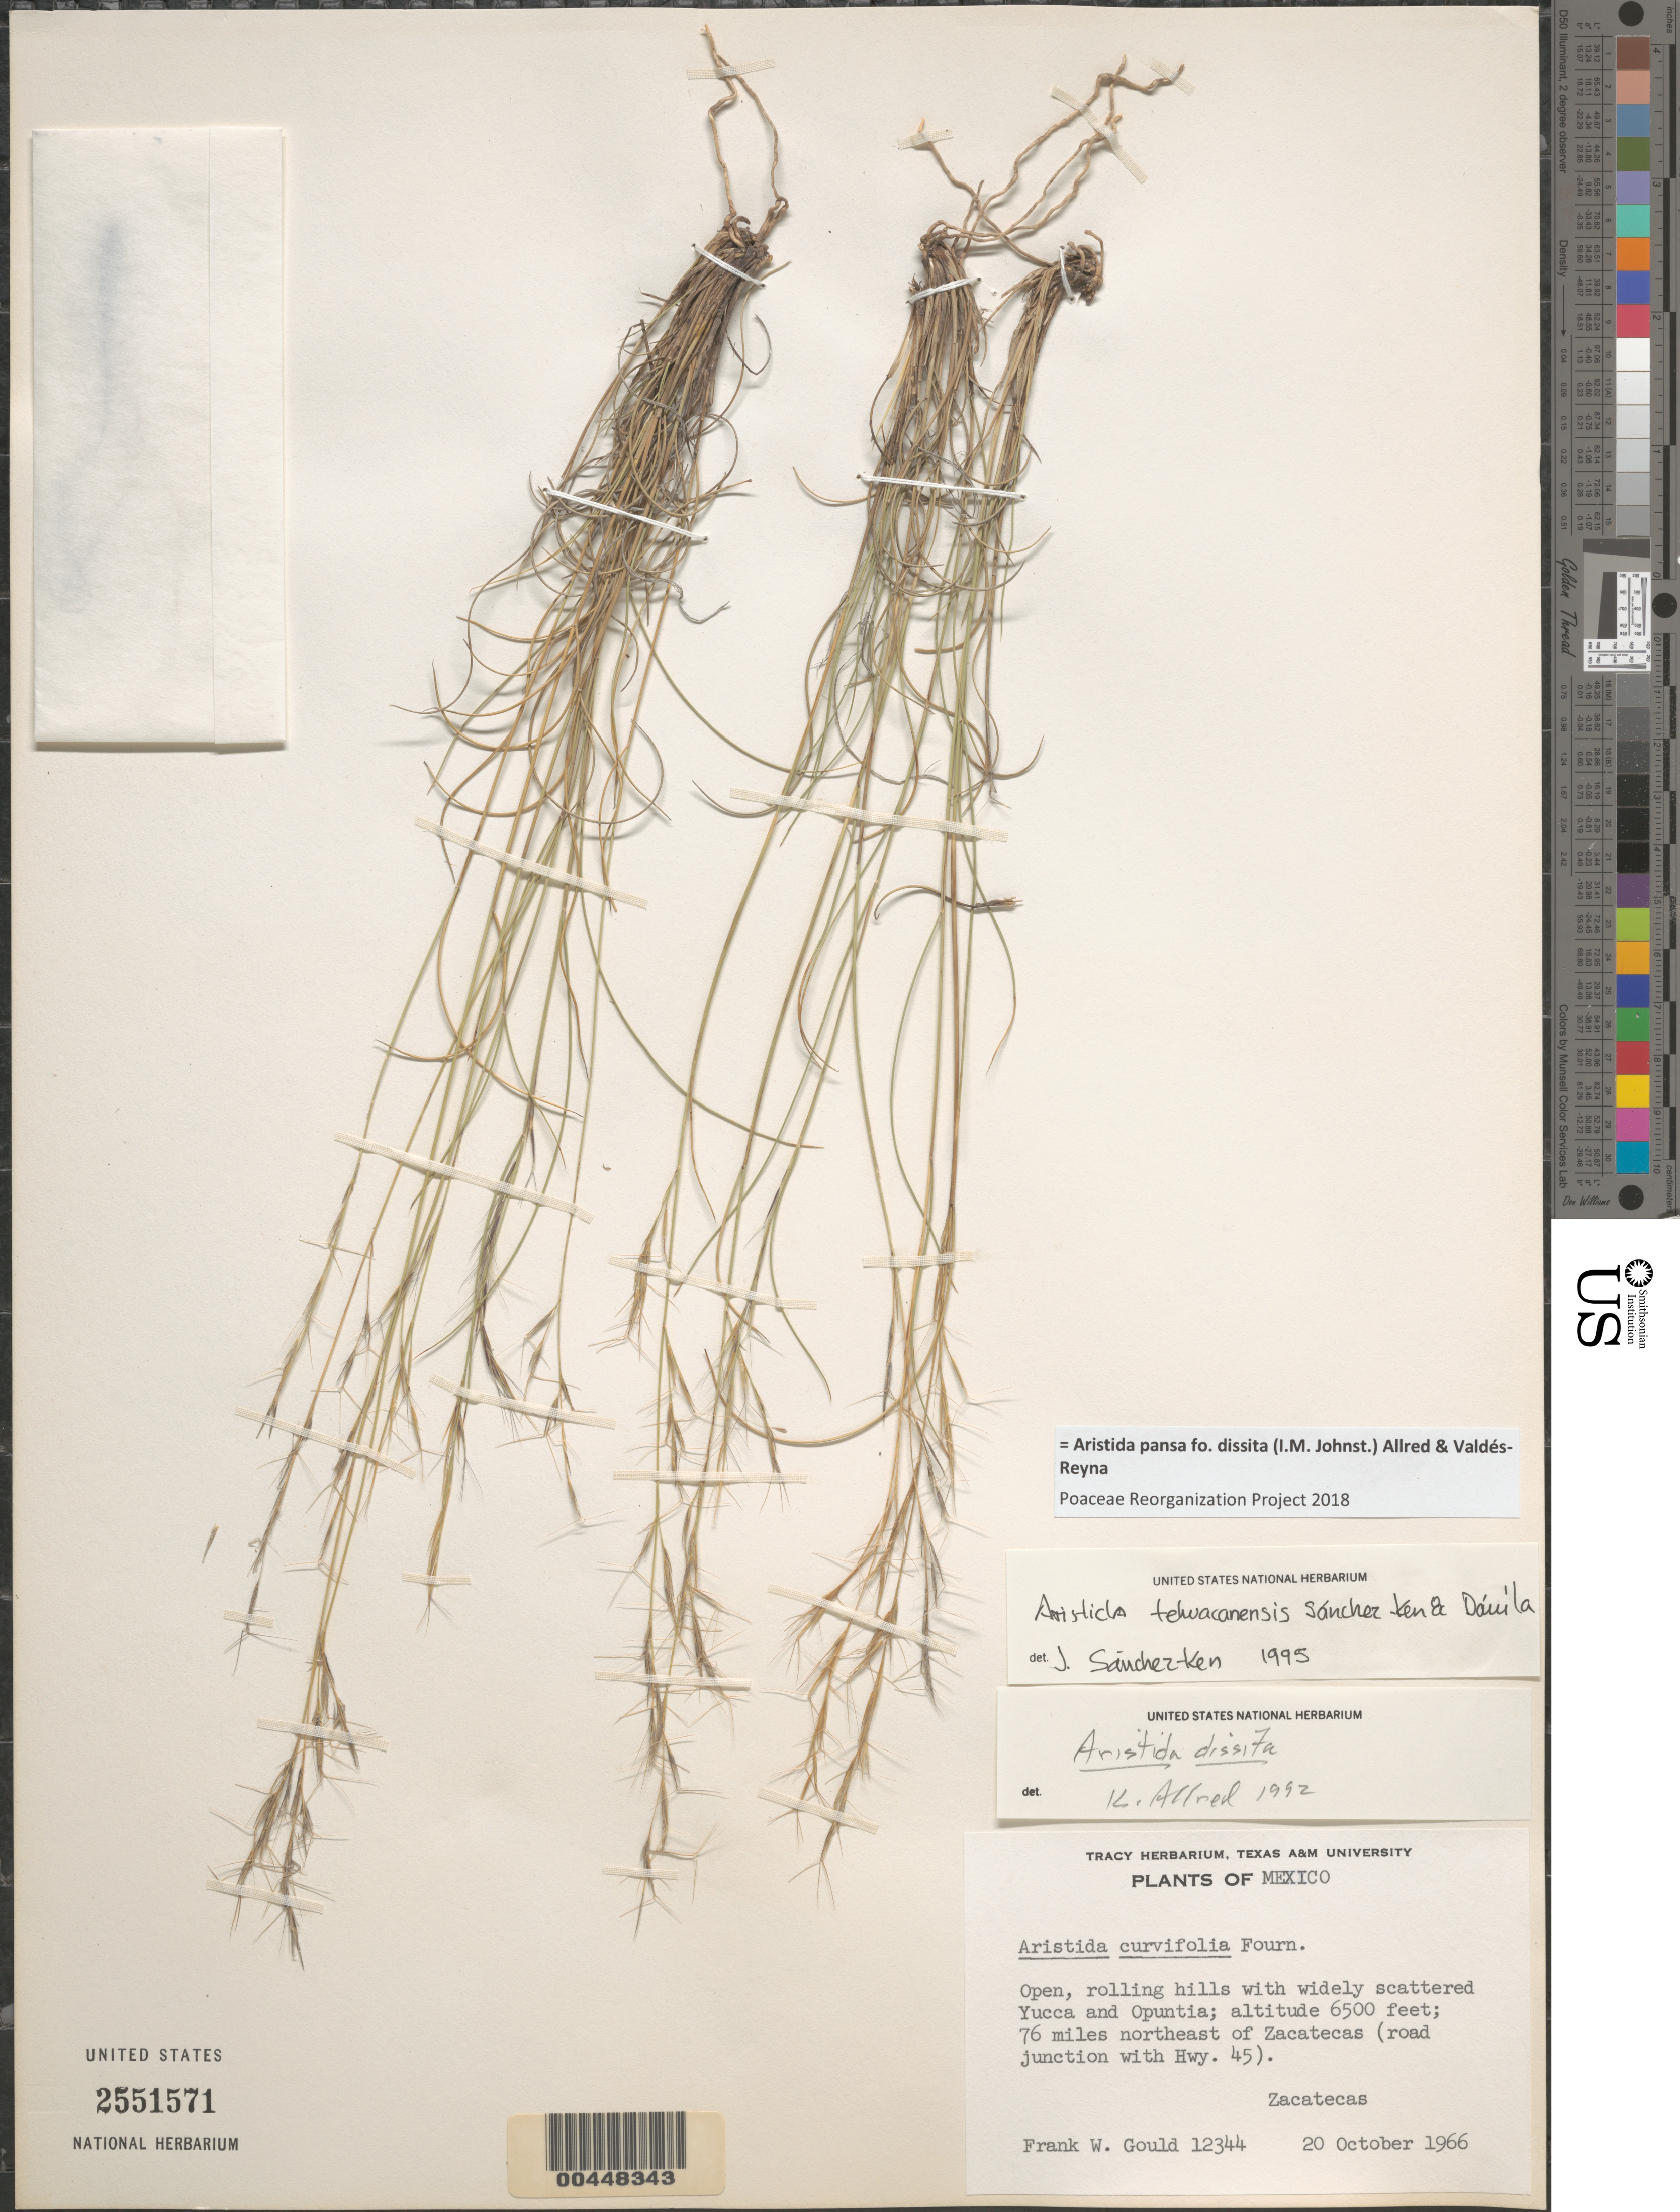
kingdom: Plantae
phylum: Tracheophyta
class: Liliopsida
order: Poales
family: Poaceae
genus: Aristida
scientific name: Aristida pansa f. dissita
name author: (I.M. Johnst.) Allred & Valdés-Reyna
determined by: Poaceae Reorganization Project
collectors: F. W. Gould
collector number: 12344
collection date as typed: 20 Oct 1966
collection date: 1966-10-20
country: Mexico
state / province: Zacatecas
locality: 76 mi NE of Zacatecas (road junction with Hwy 45)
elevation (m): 1981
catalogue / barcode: US 2551571